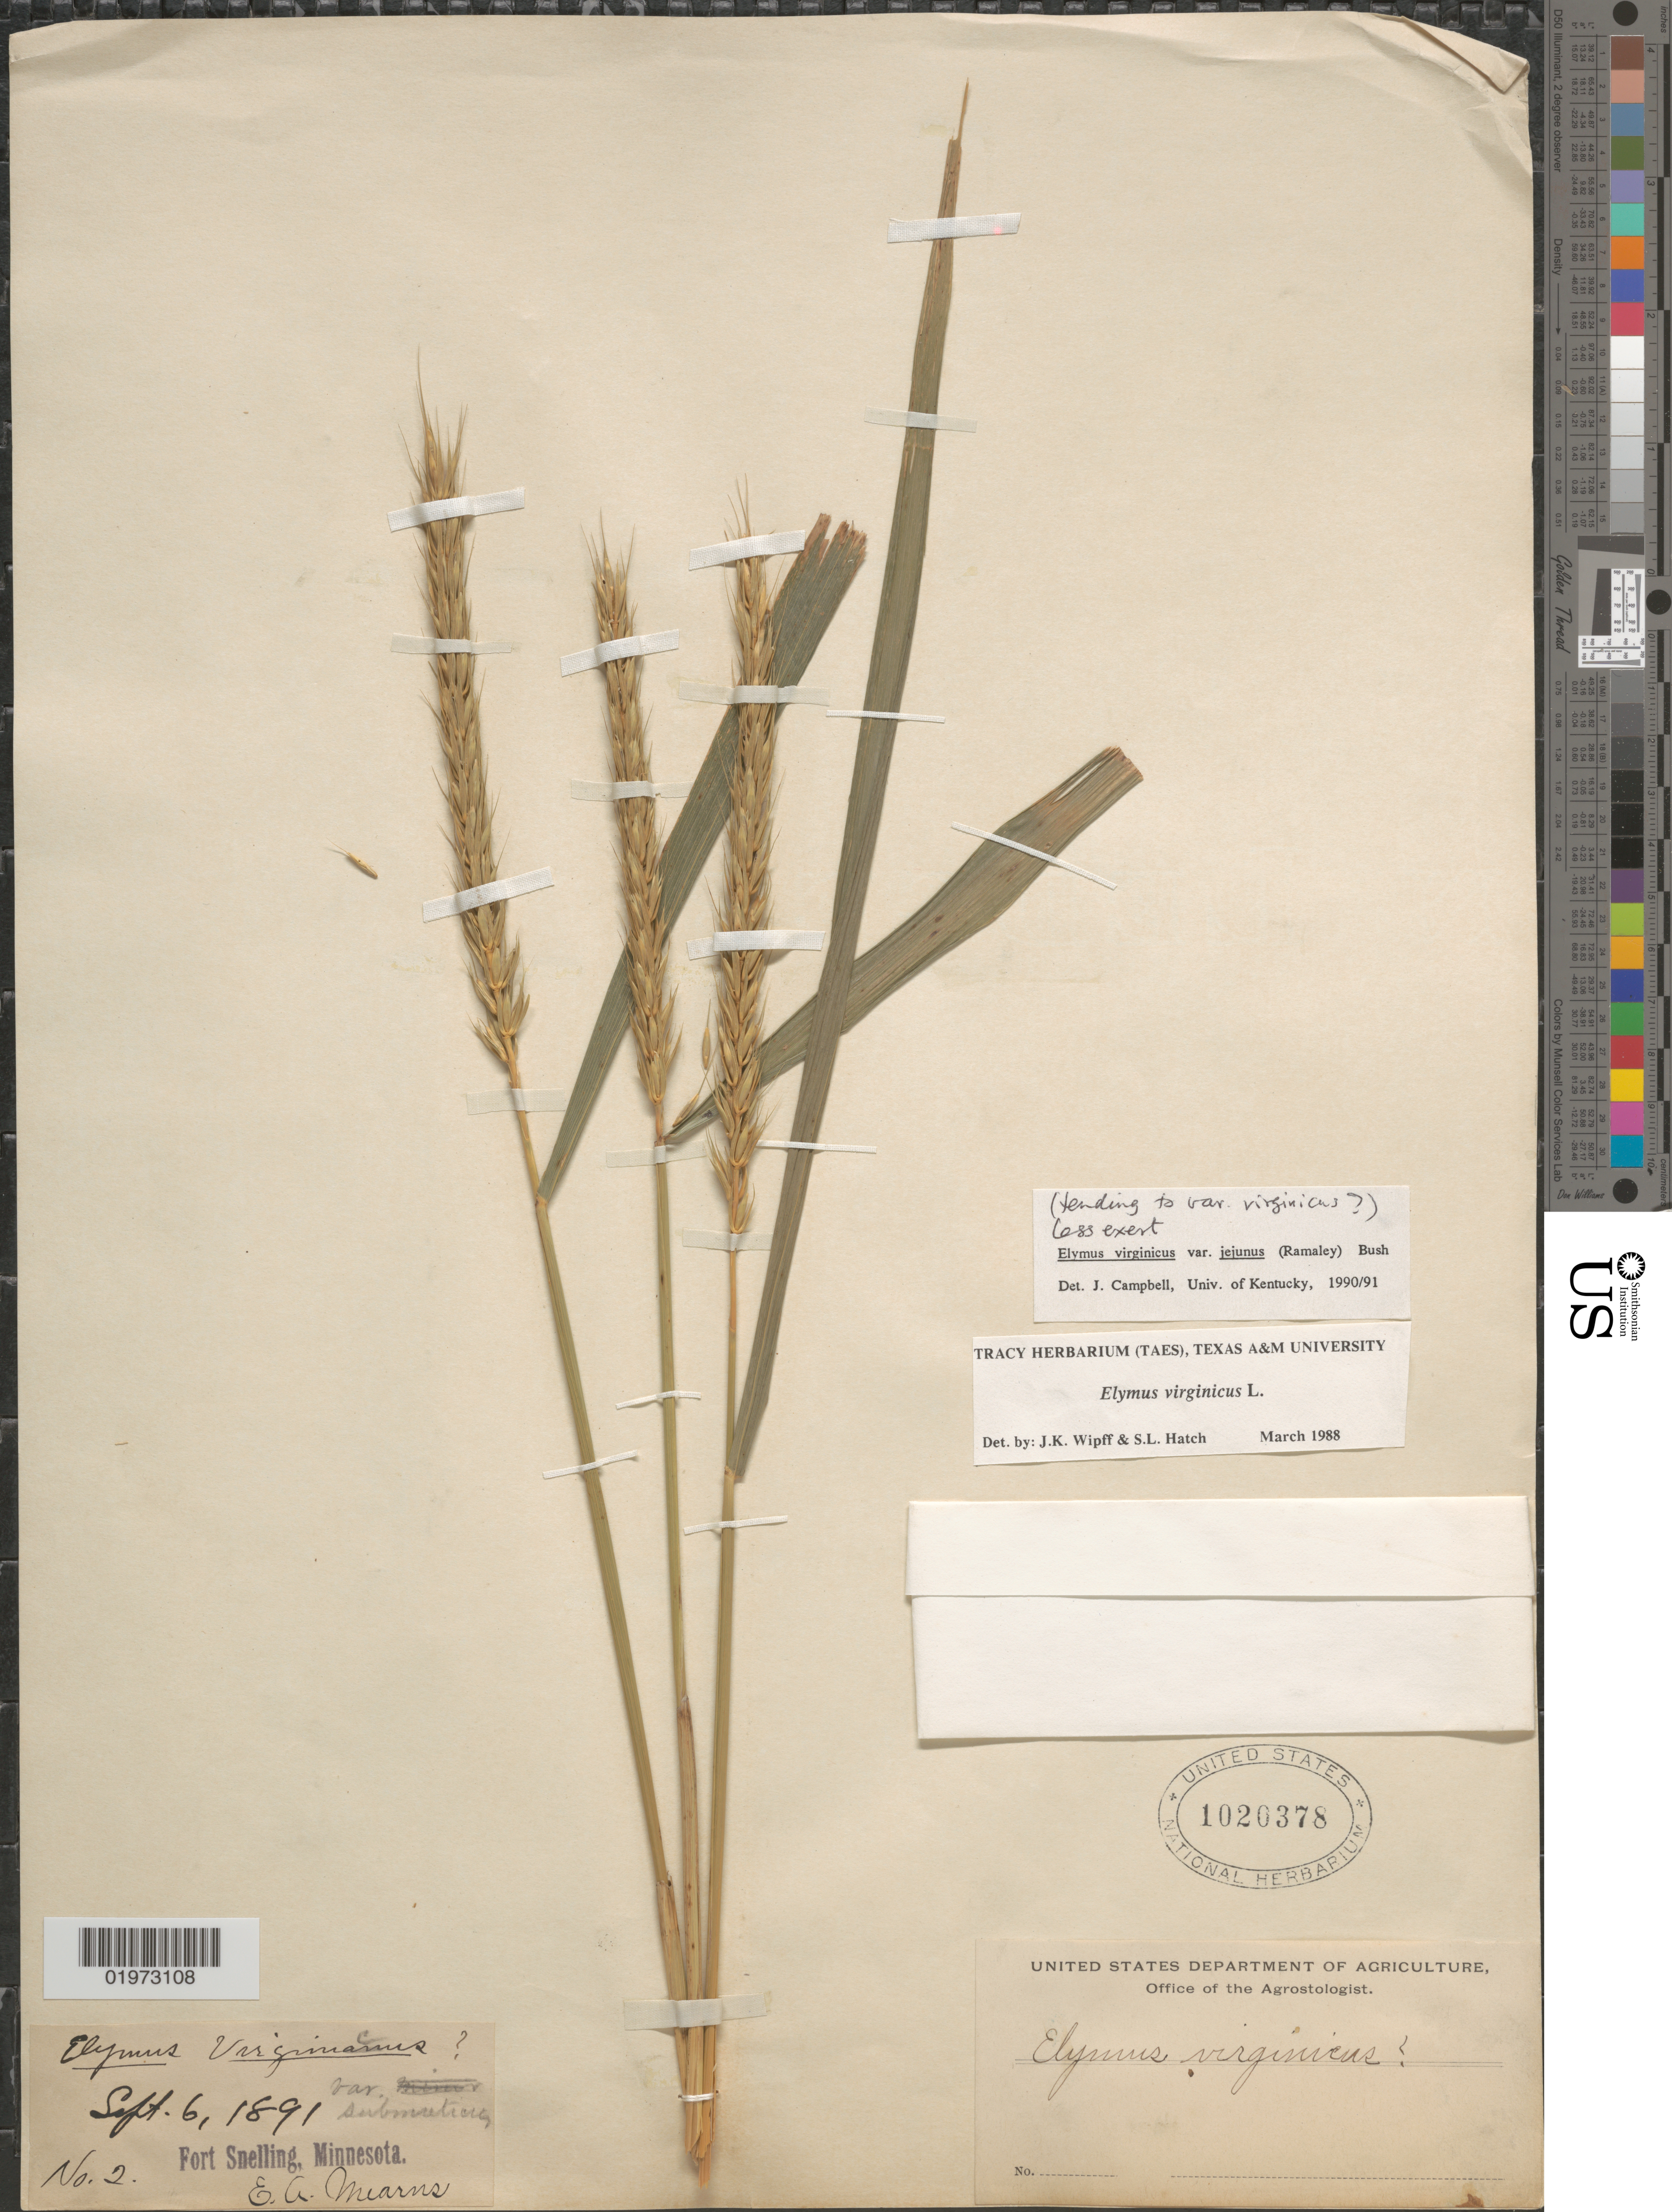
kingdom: Plantae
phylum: Tracheophyta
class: Liliopsida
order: Poales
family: Poaceae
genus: Elymus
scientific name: Elymus virginicus var. virginicus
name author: L.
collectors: E. A. Mearns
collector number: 2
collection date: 1891-09-06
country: United States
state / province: Minnesota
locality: Fort Snelling.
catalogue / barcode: US 1020378